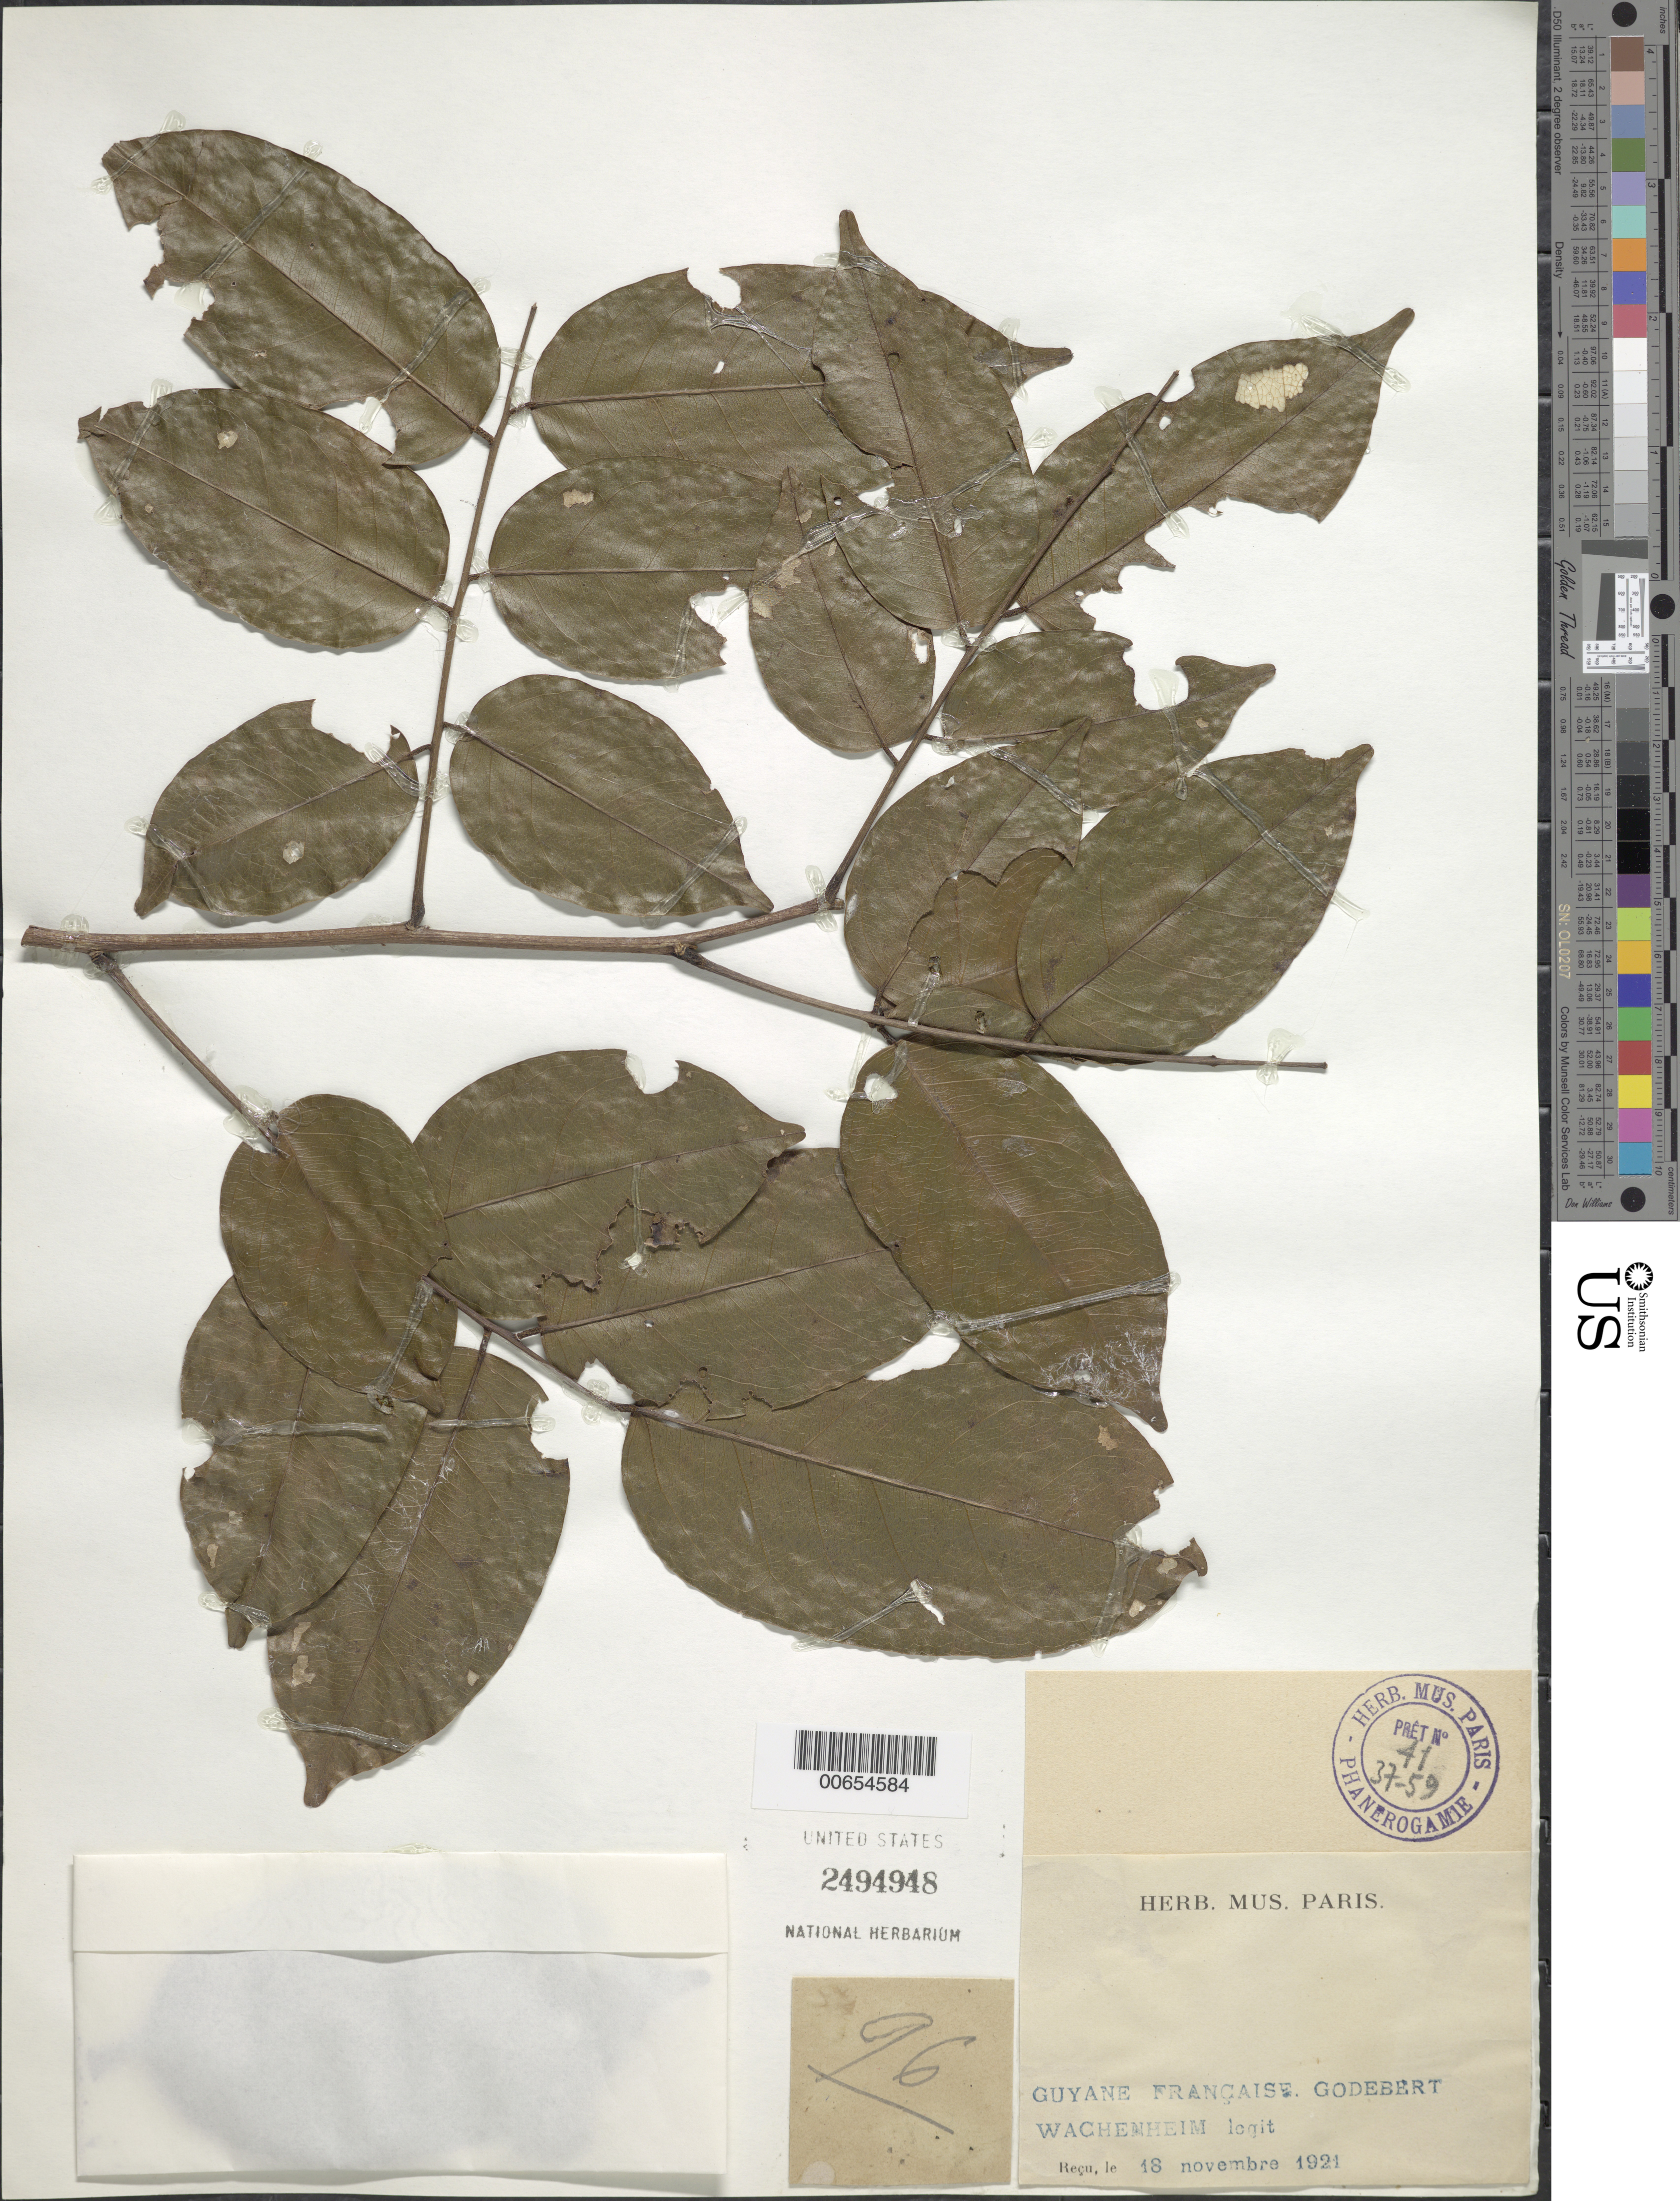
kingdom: Plantae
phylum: Tracheophyta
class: Magnoliopsida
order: Fabales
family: Fabaceae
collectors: G. Wachenheim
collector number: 96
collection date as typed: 18-Nov-21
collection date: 1921-11-18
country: French Guiana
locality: Godebert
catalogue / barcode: US 2494948